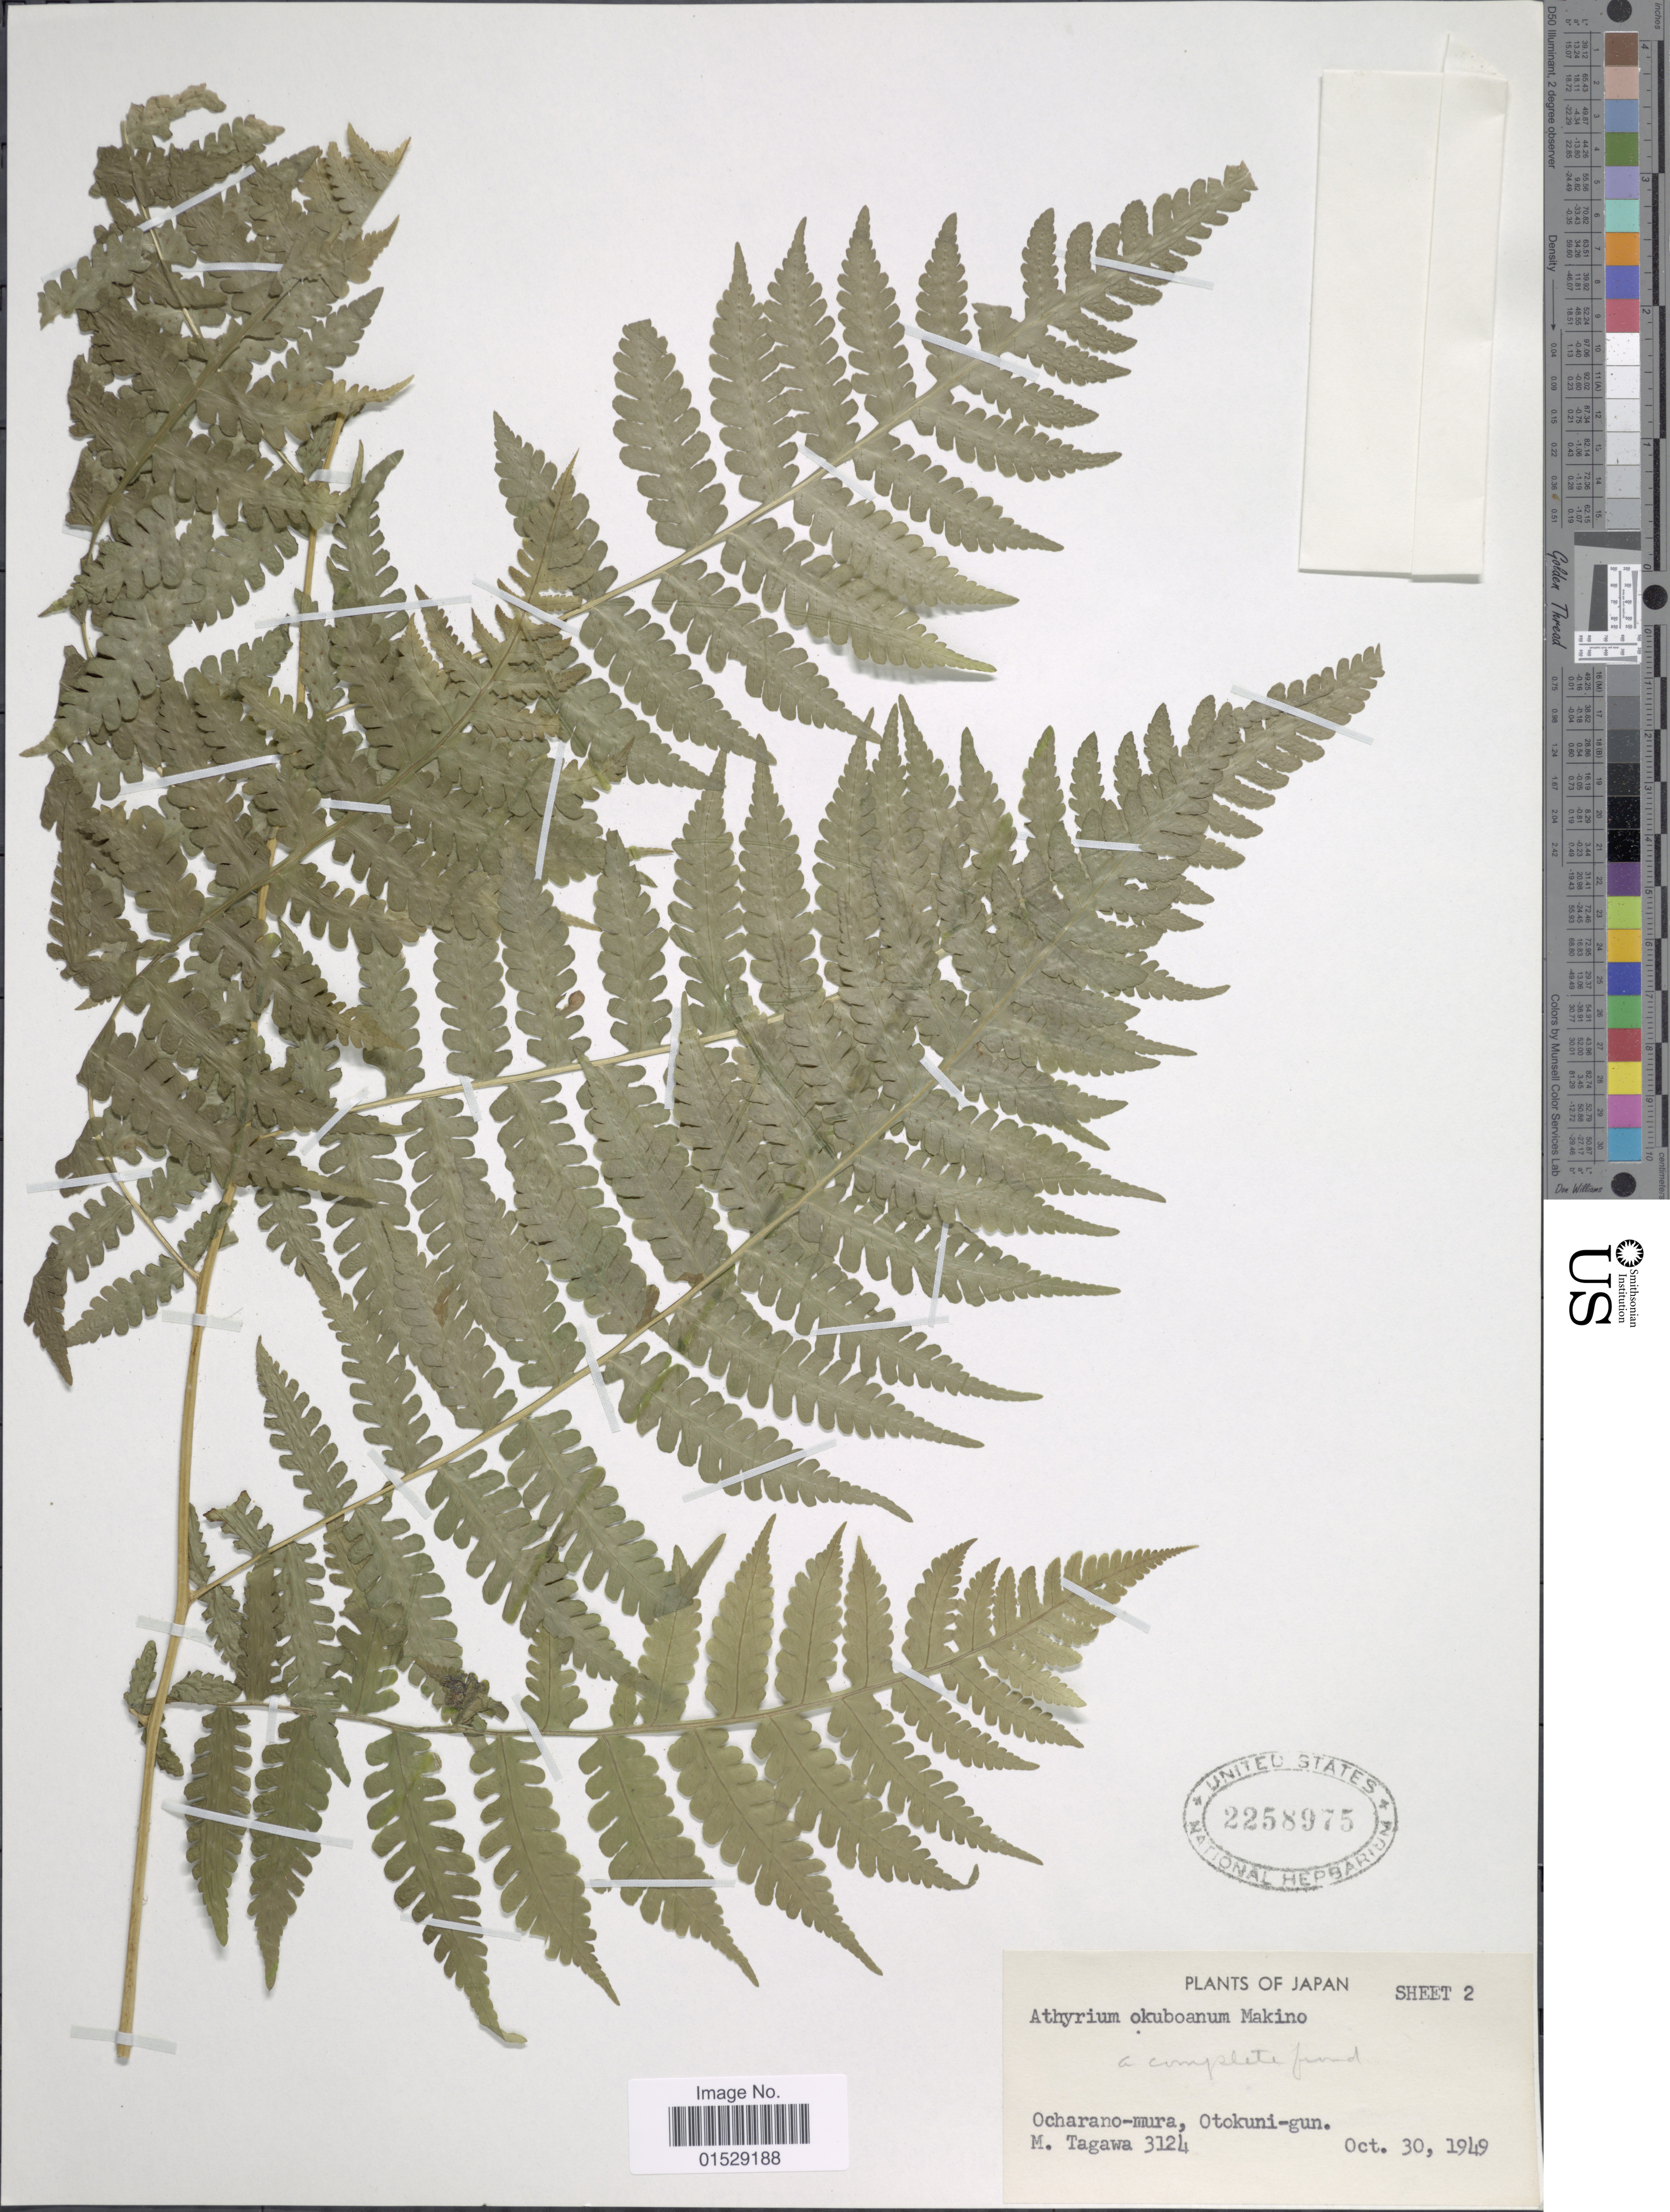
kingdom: Plantae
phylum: Tracheophyta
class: Polypodiopsida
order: Polypodiales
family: Athyriaceae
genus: Deparia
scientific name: Deparia okuboana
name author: (Makino) M. Kato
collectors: M. Tagawa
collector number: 3124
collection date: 1949-10-30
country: Japan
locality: Ocharano-mura, Otokuni-gun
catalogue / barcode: US 2258975